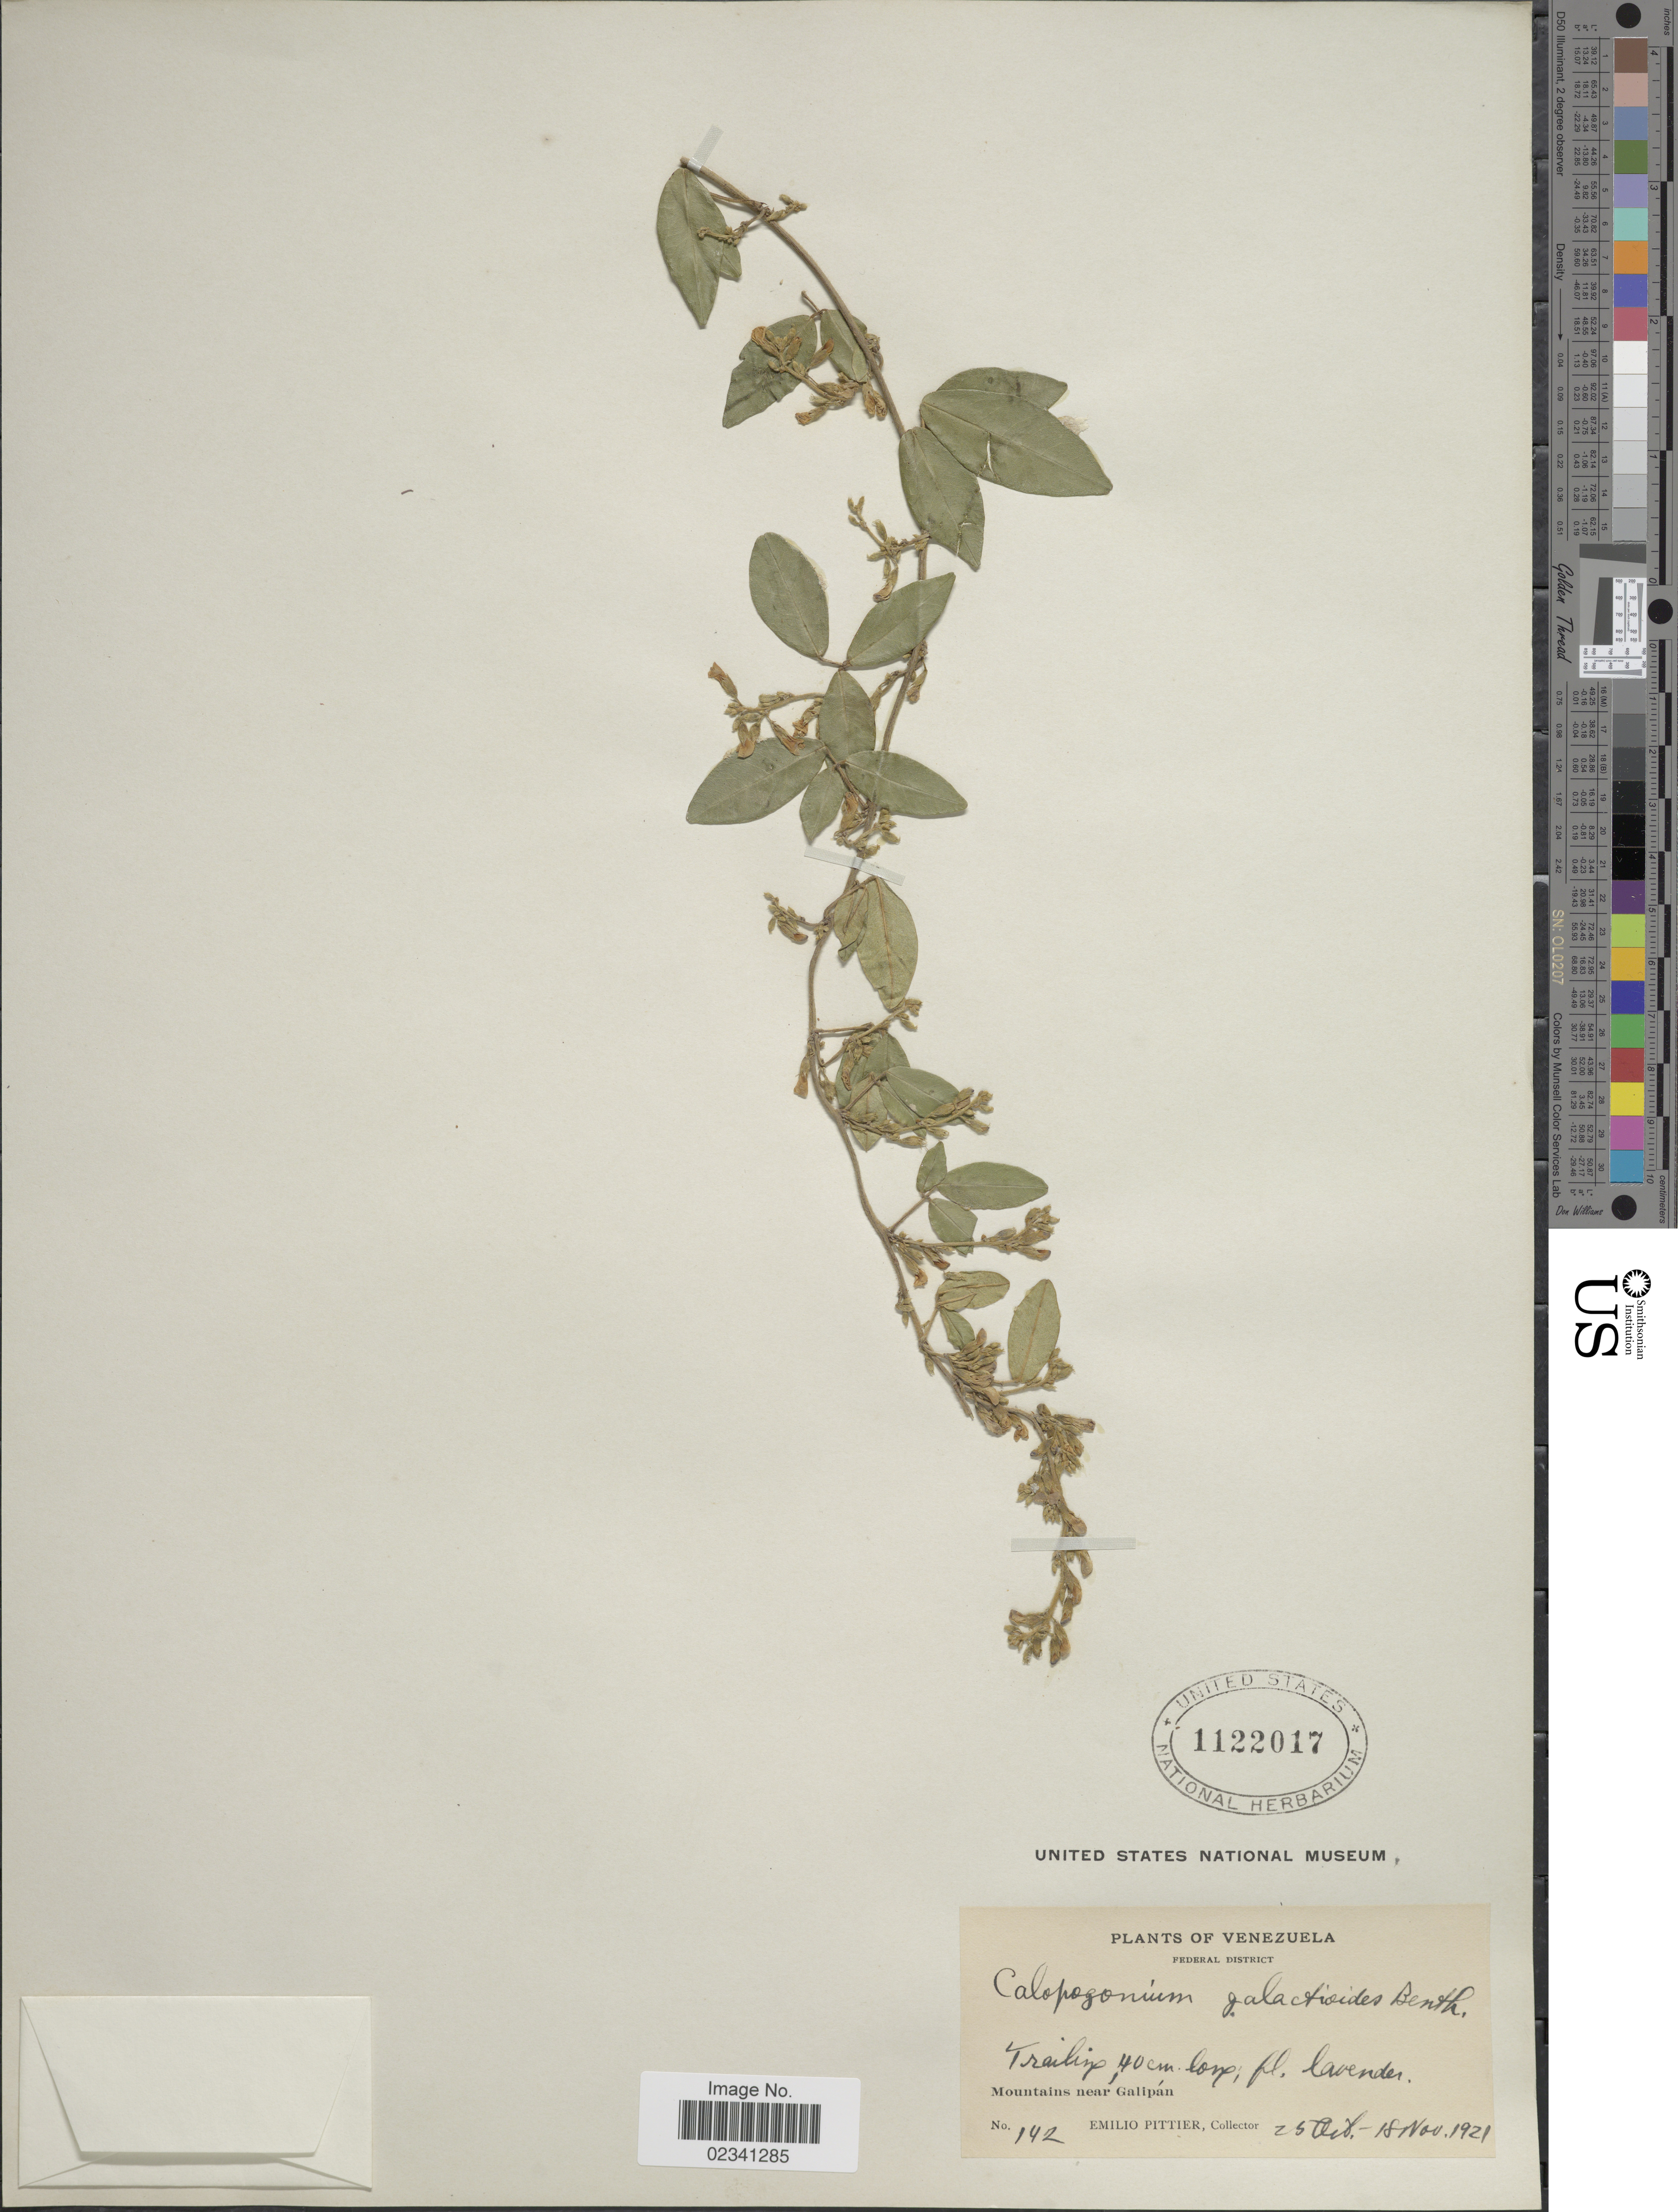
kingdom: Plantae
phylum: Tracheophyta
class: Magnoliopsida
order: Fabales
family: Fabaceae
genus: Calopogonium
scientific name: Calopogonium galactioides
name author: (Kunth) Hemsl.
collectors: E. Pittier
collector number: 142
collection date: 1921-10-25/1921-11-18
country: Venezuela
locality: Federal District, Mountains near Galipan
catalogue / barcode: US 1122017